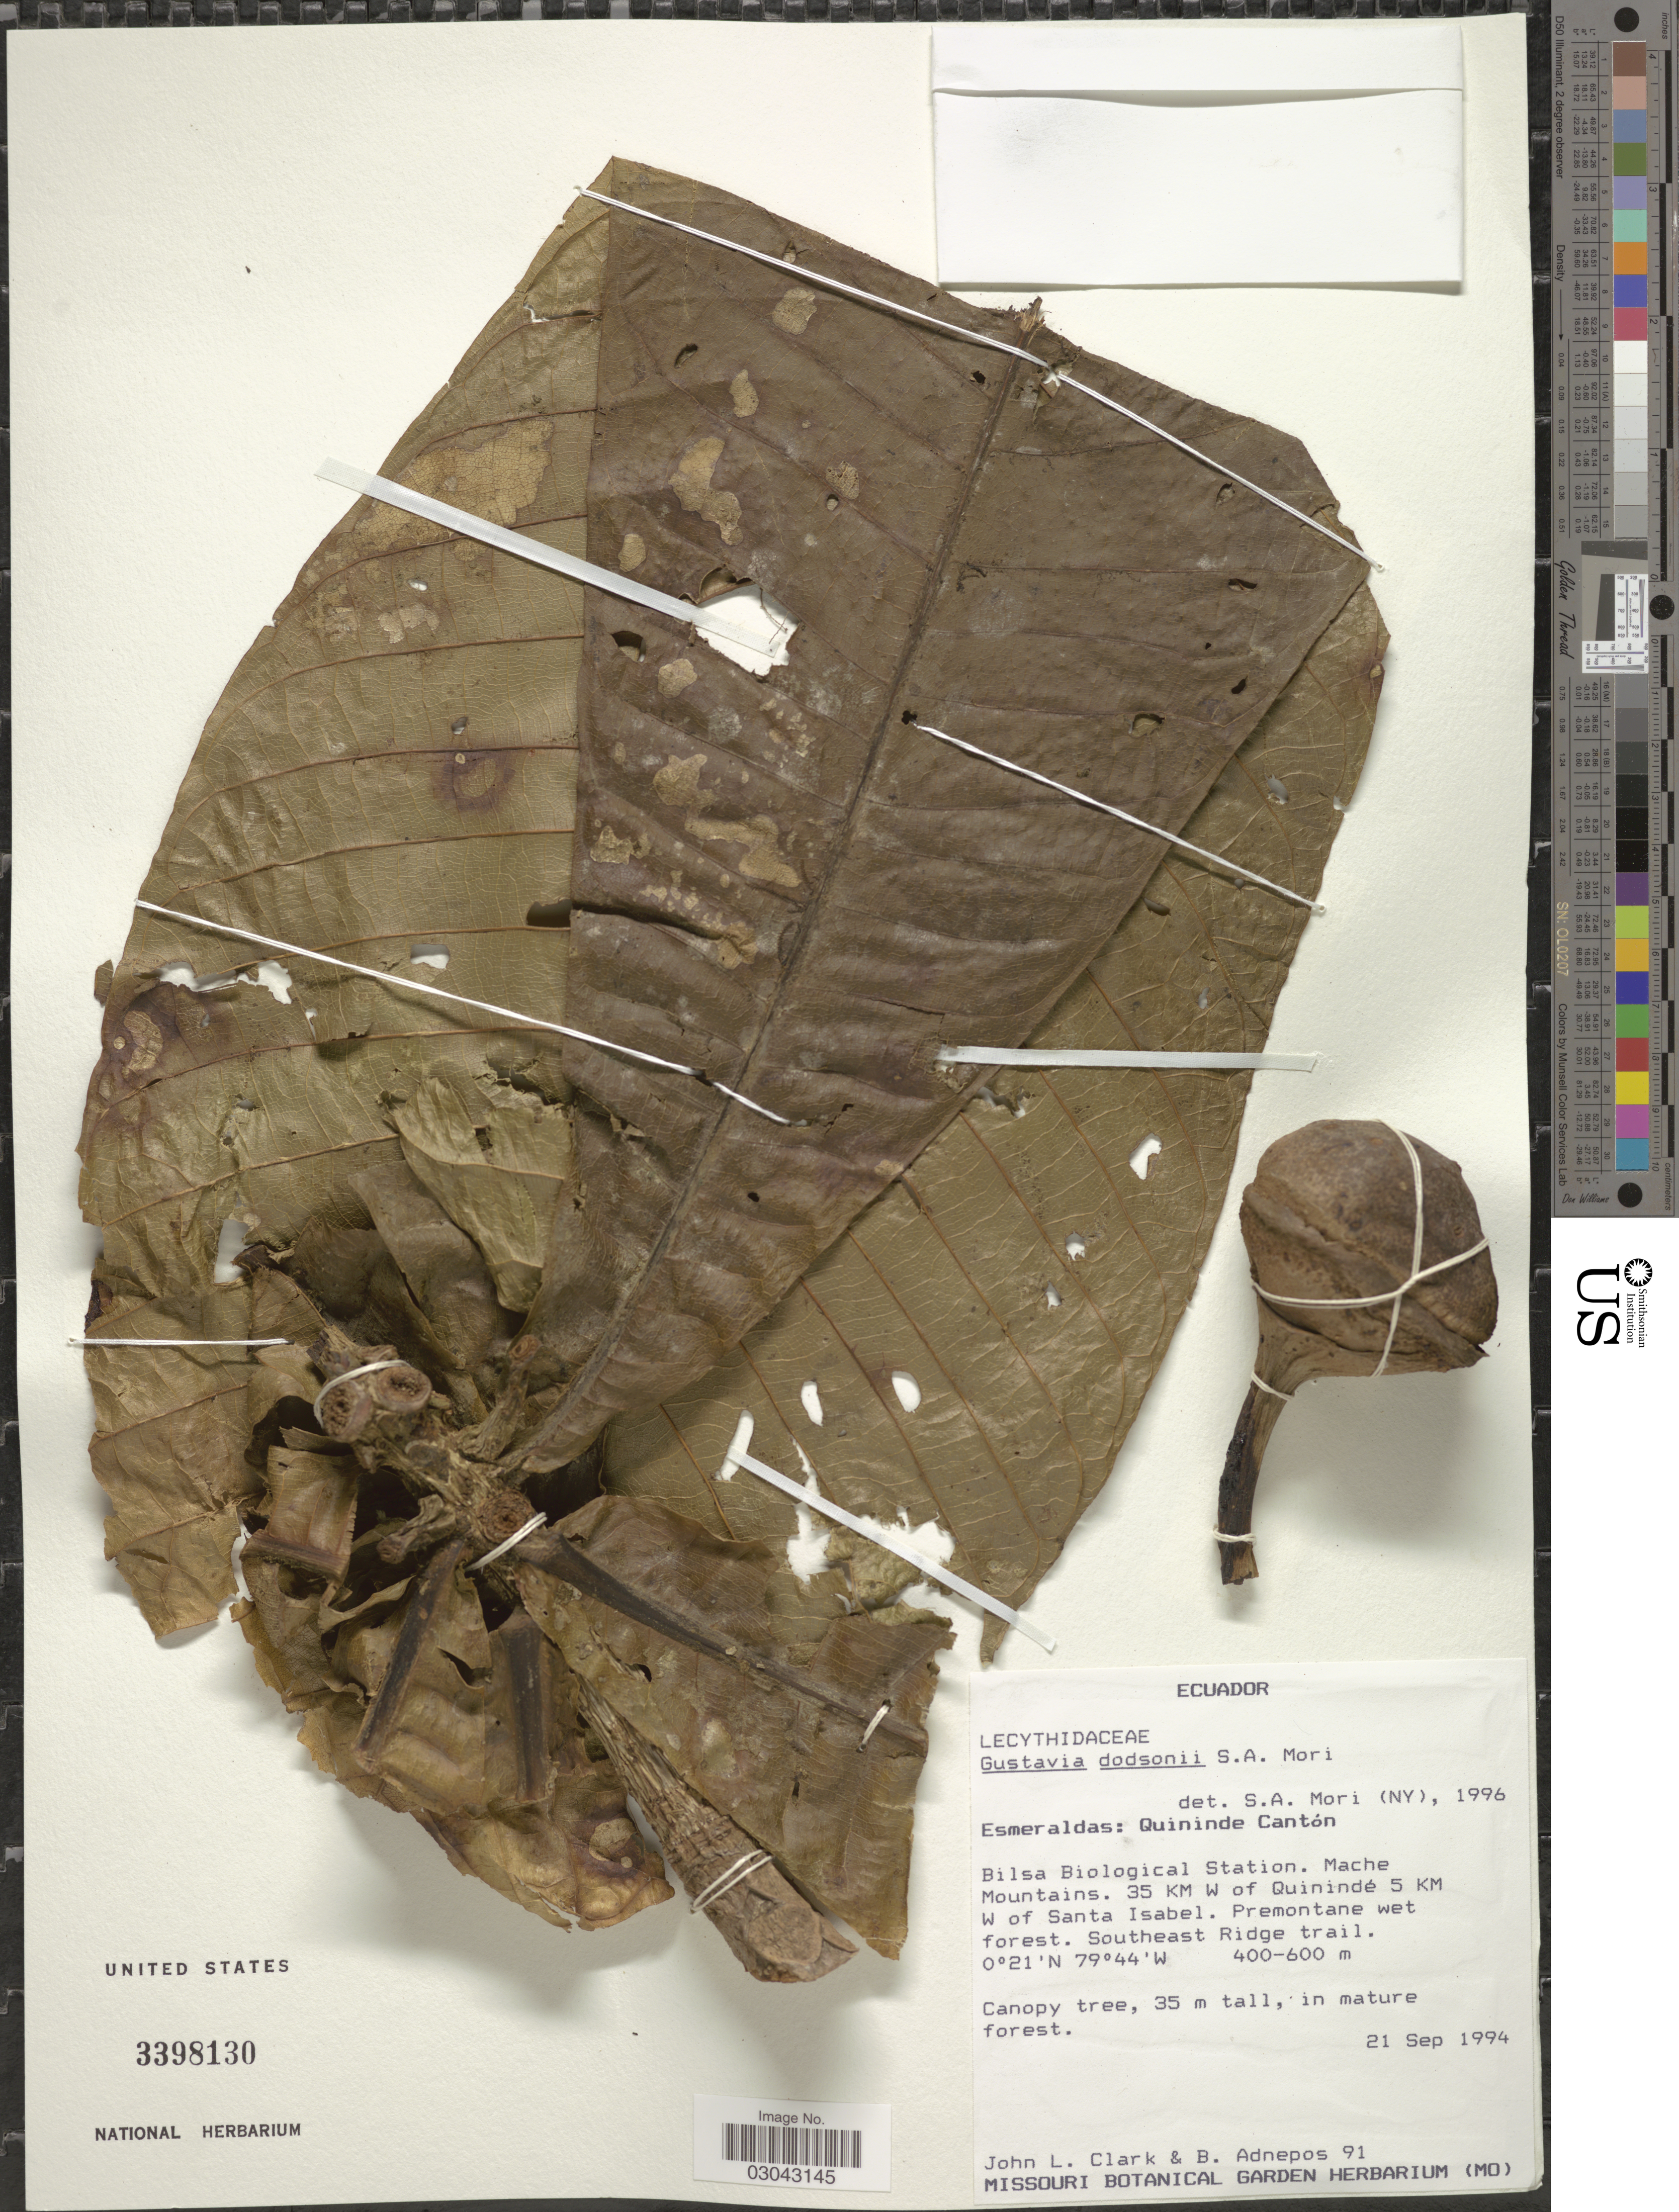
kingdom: Plantae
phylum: Tracheophyta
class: Magnoliopsida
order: Ericales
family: Lecythidaceae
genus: Gustavia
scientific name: Gustavia dodsonii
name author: S.A. Mori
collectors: J. L. Clark & B. Adnepos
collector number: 91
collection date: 1994-09-21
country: Ecuador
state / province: Esmeraldas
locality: Quininde Cantón, Bilsa Biological Station. Mache mountains, 35 km W of Quinindé, 5 km W of Santa Isabel. Southeast Ridge trail.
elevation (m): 400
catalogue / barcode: US 3398130